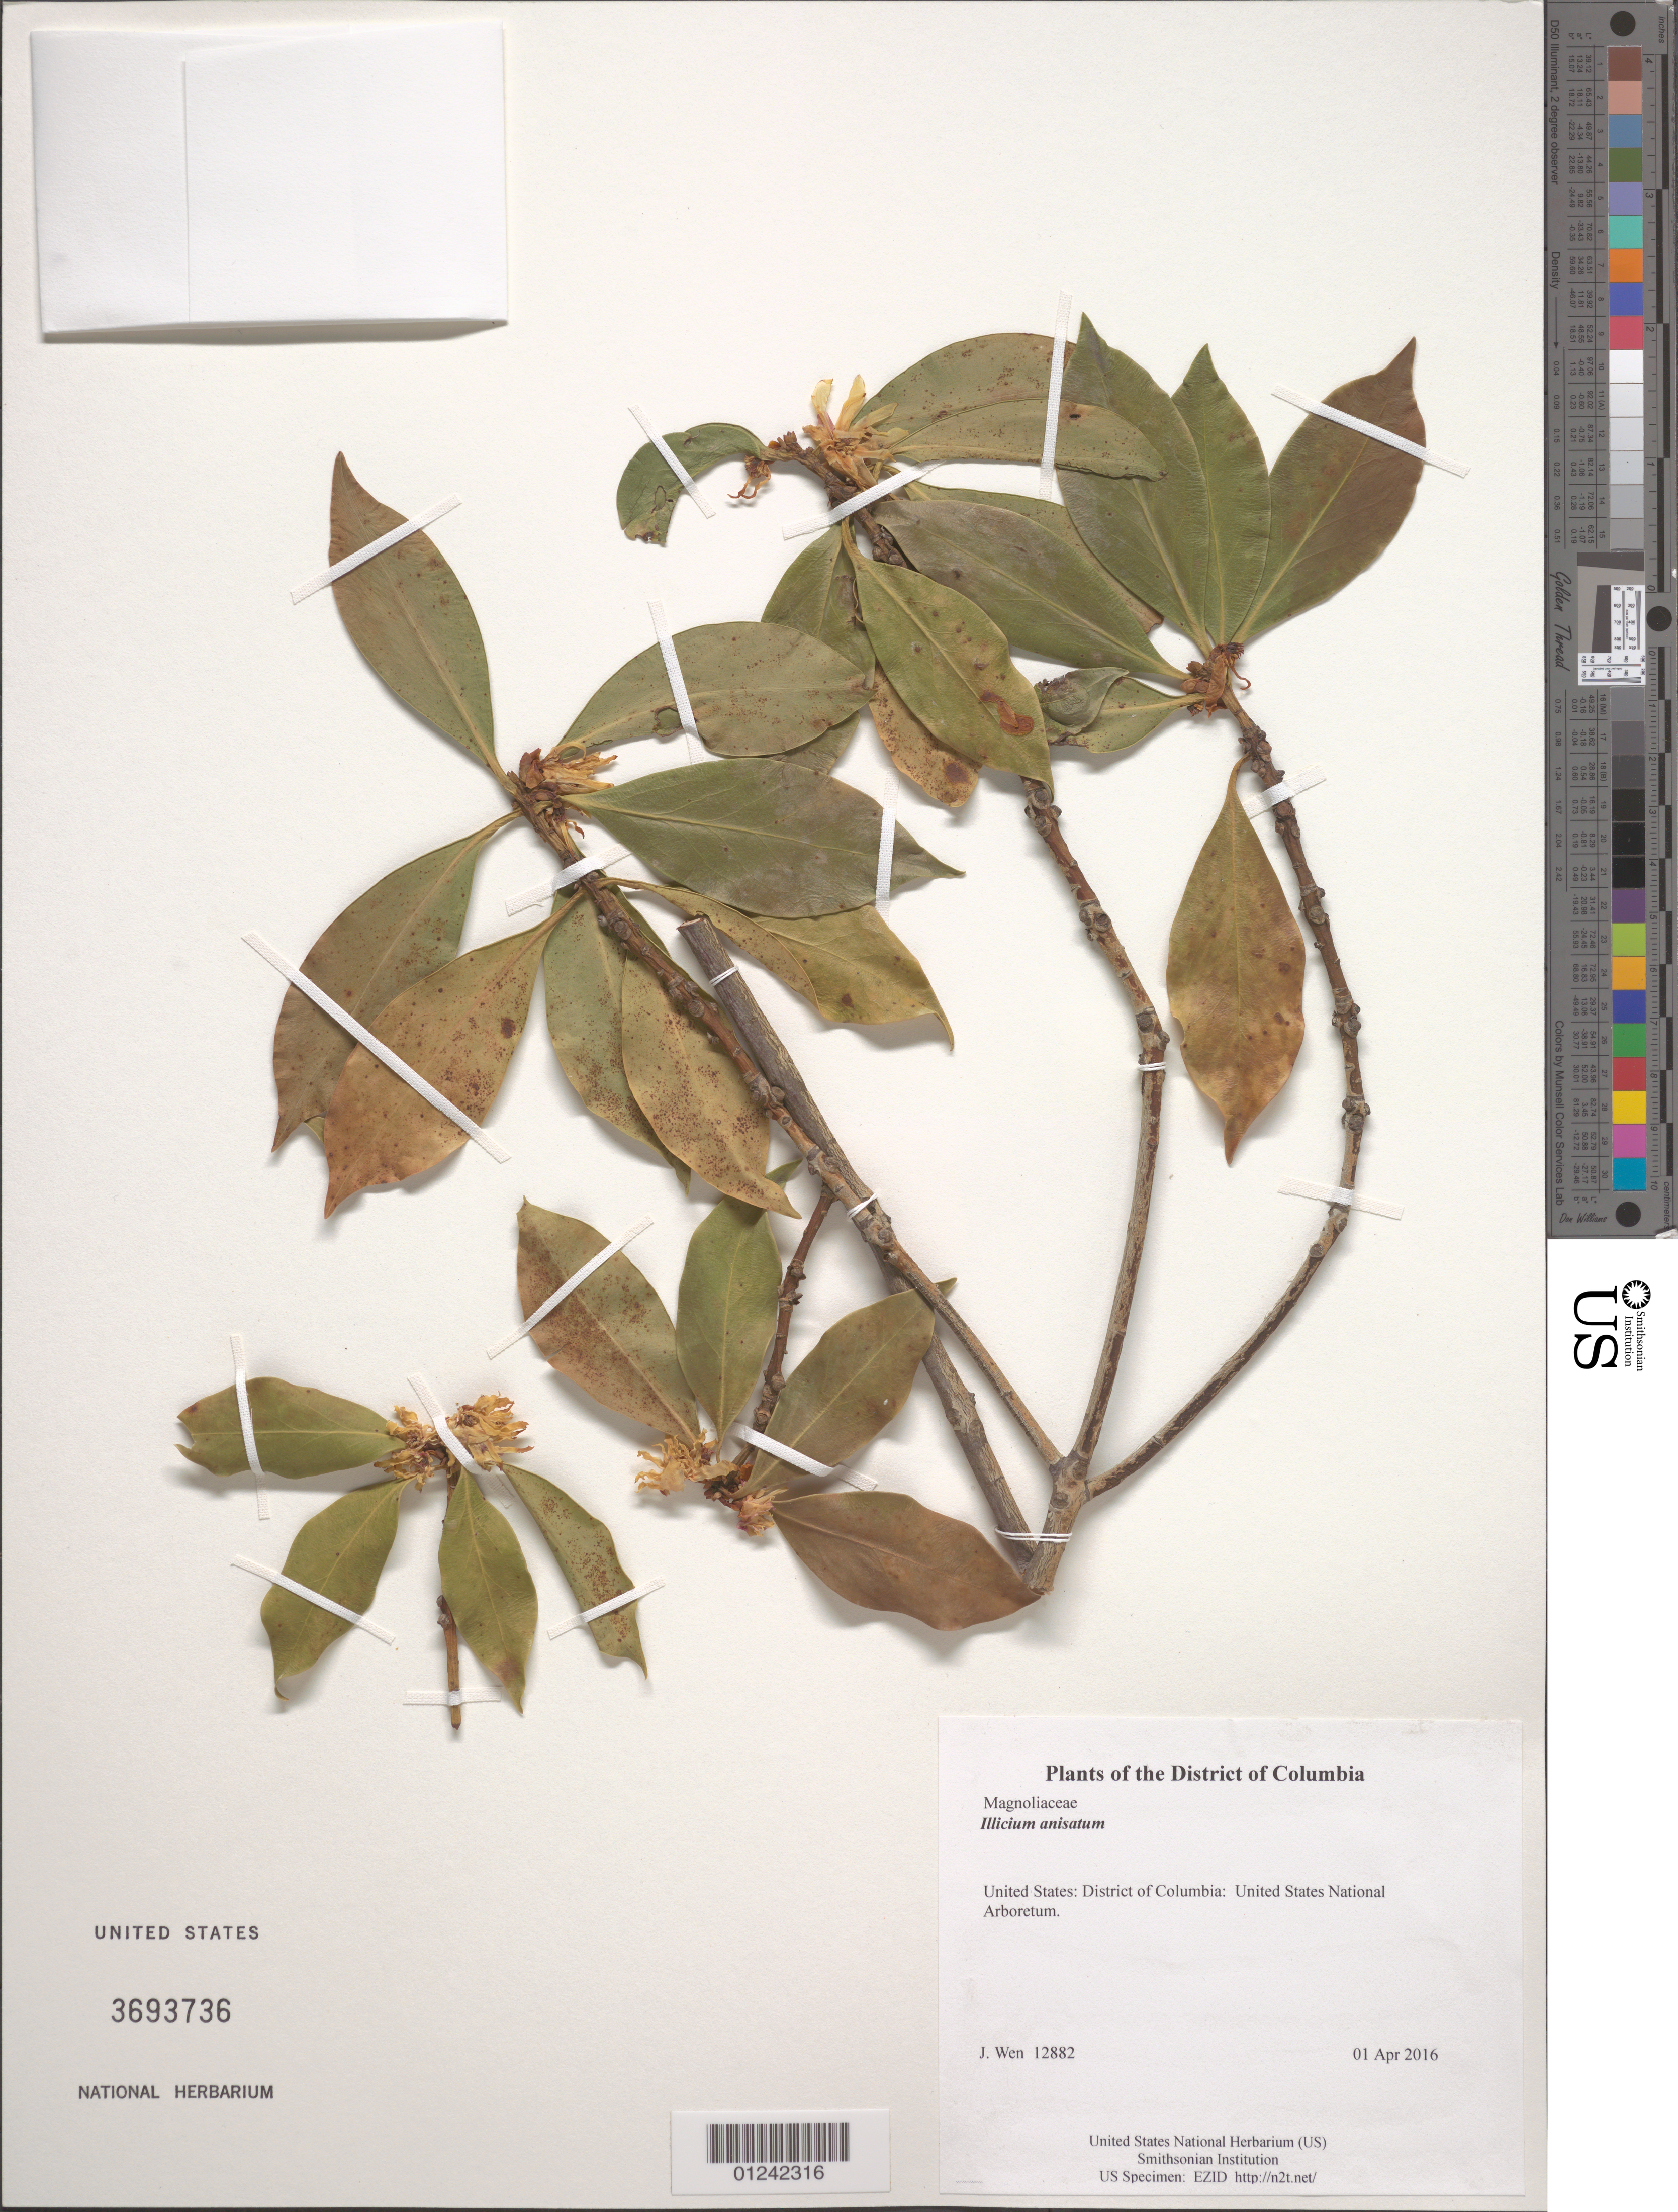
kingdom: Plantae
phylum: Tracheophyta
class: Magnoliopsida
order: Austrobaileyales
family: Schisandraceae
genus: Illicium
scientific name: Illicium anisatum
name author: L.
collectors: J. Wen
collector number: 12882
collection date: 2016-04-01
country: United States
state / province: District of Columbia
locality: United States National Arboretum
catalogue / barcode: US 3693736